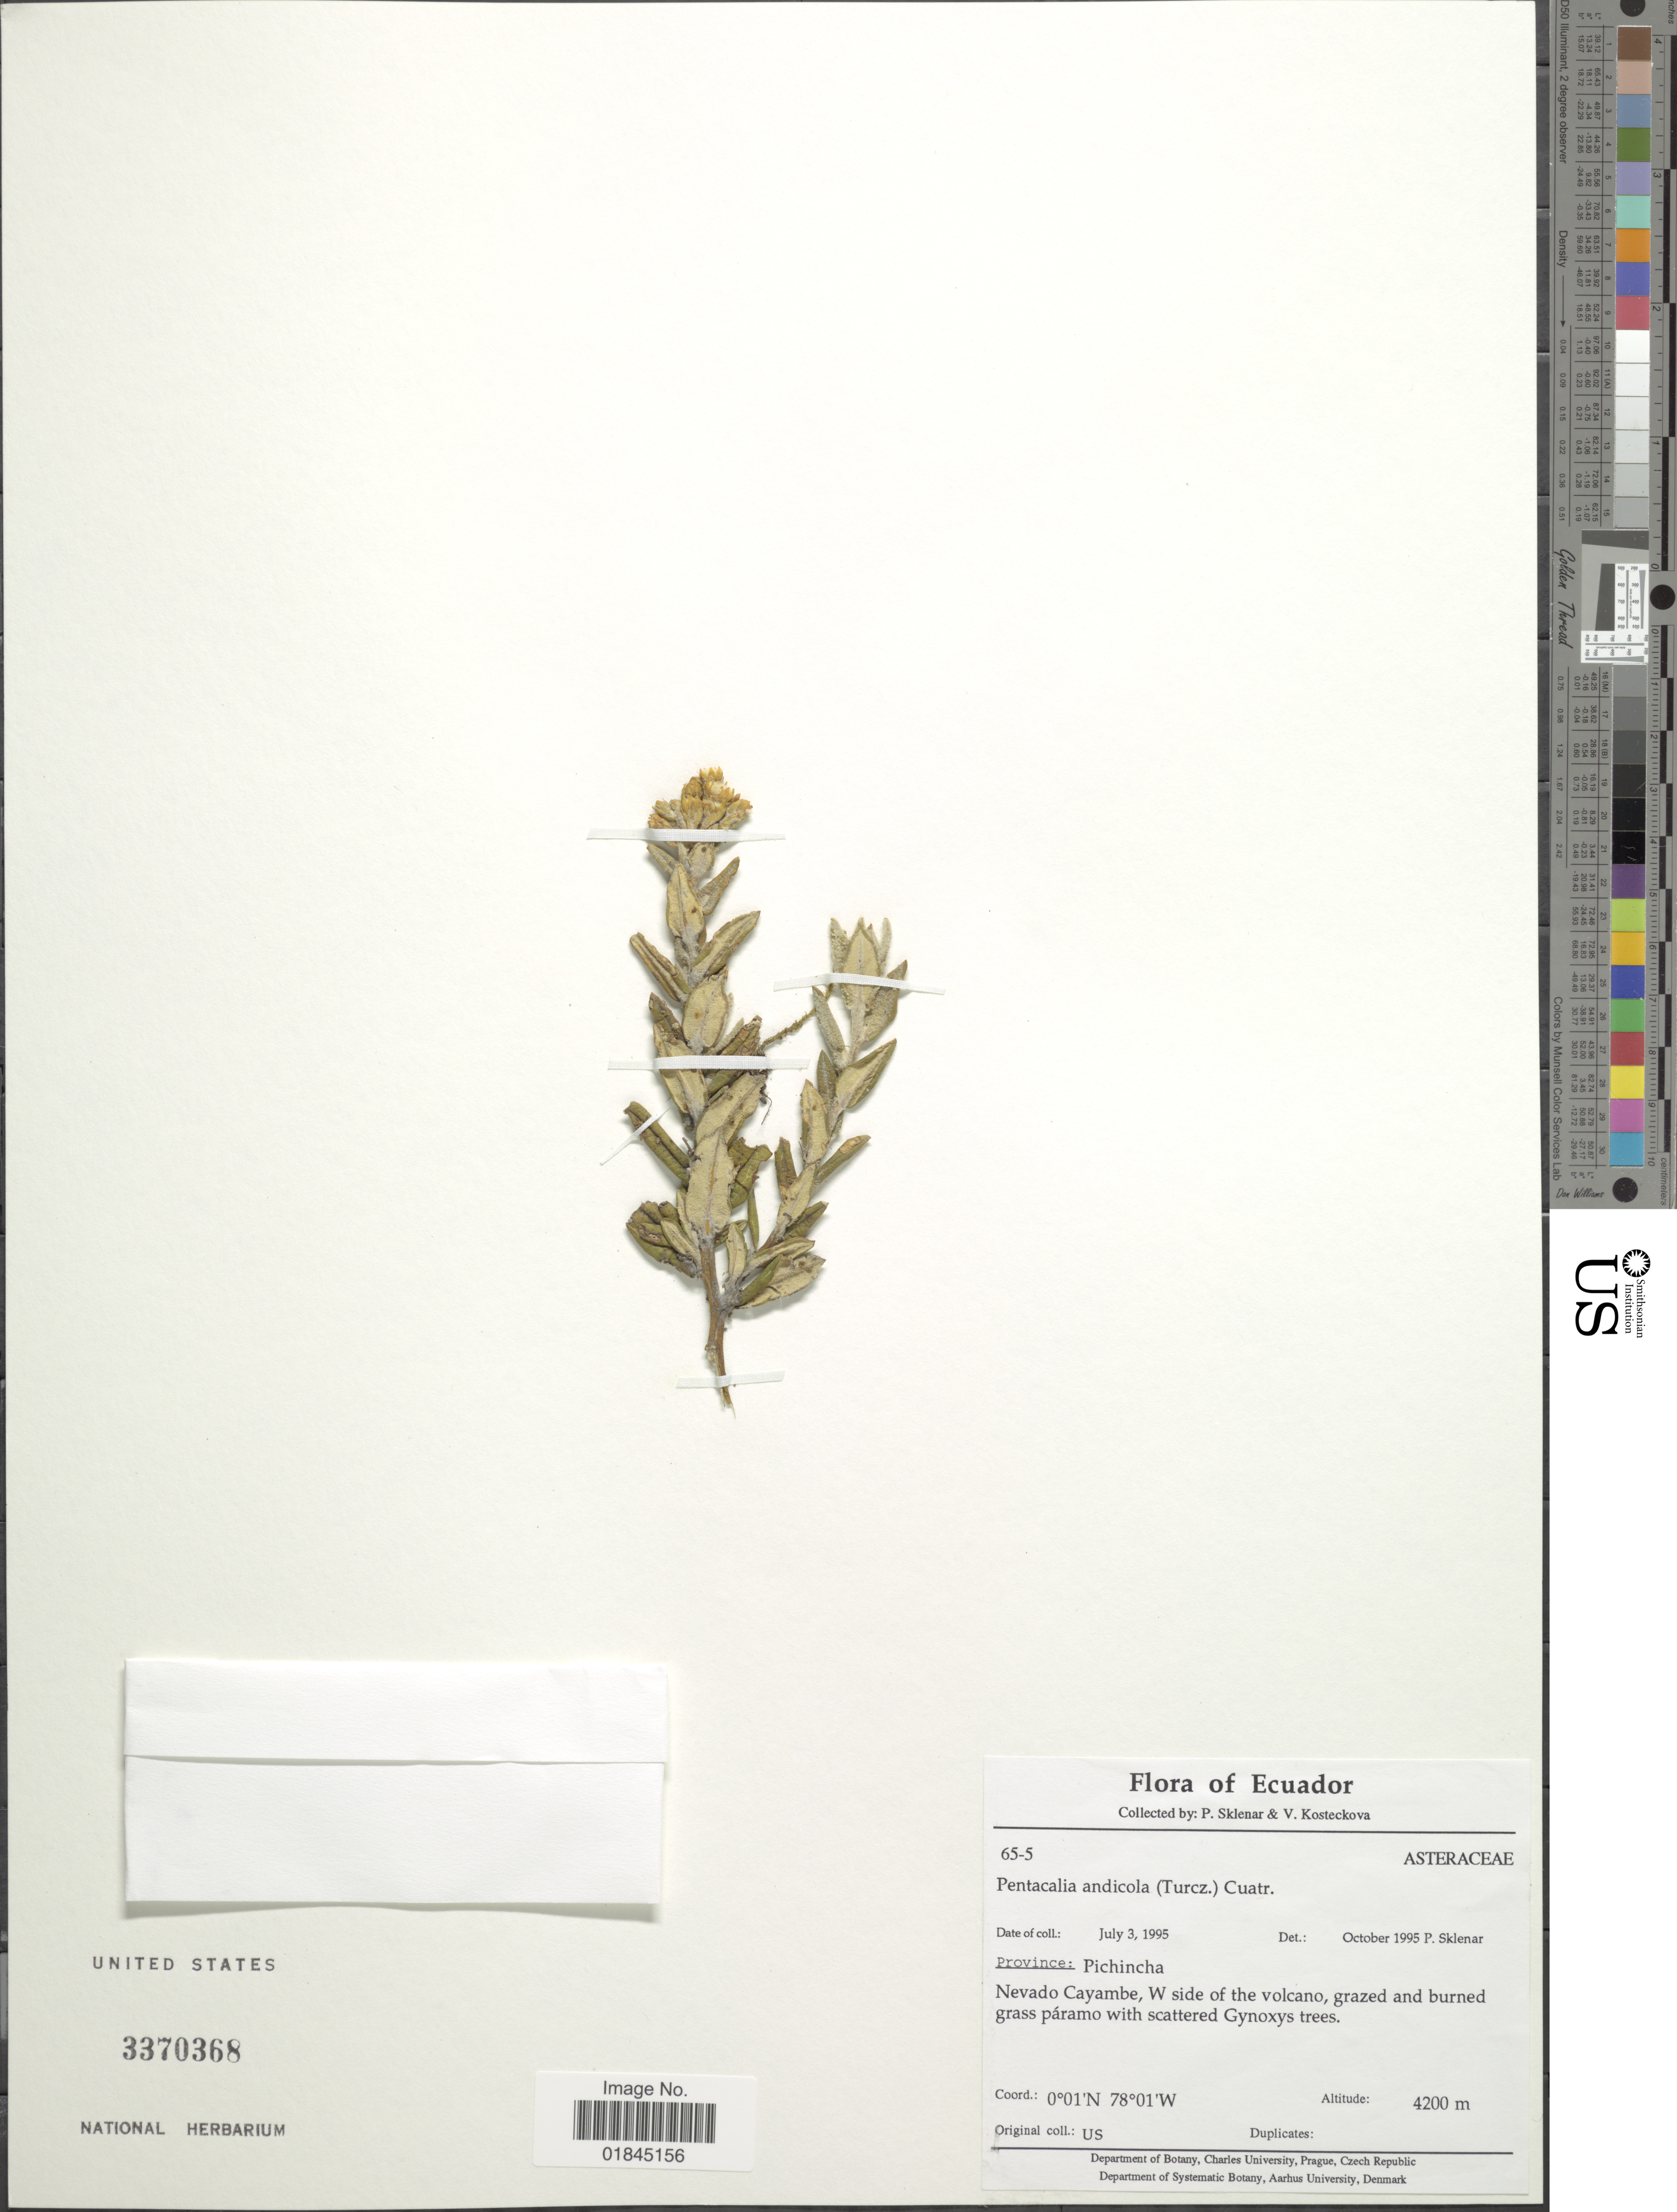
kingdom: Plantae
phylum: Tracheophyta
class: Magnoliopsida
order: Asterales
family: Asteraceae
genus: Pentacalia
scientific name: Pentacalia andicola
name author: (Turcz.) Cuatrec.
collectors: P. Sklenár & V. Kosteckova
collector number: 65-5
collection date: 1995-07-03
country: Ecuador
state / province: Pichincha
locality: Province: Pichincha. Nevado Cayambe, W side of the volcano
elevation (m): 4200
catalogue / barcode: US 3370368